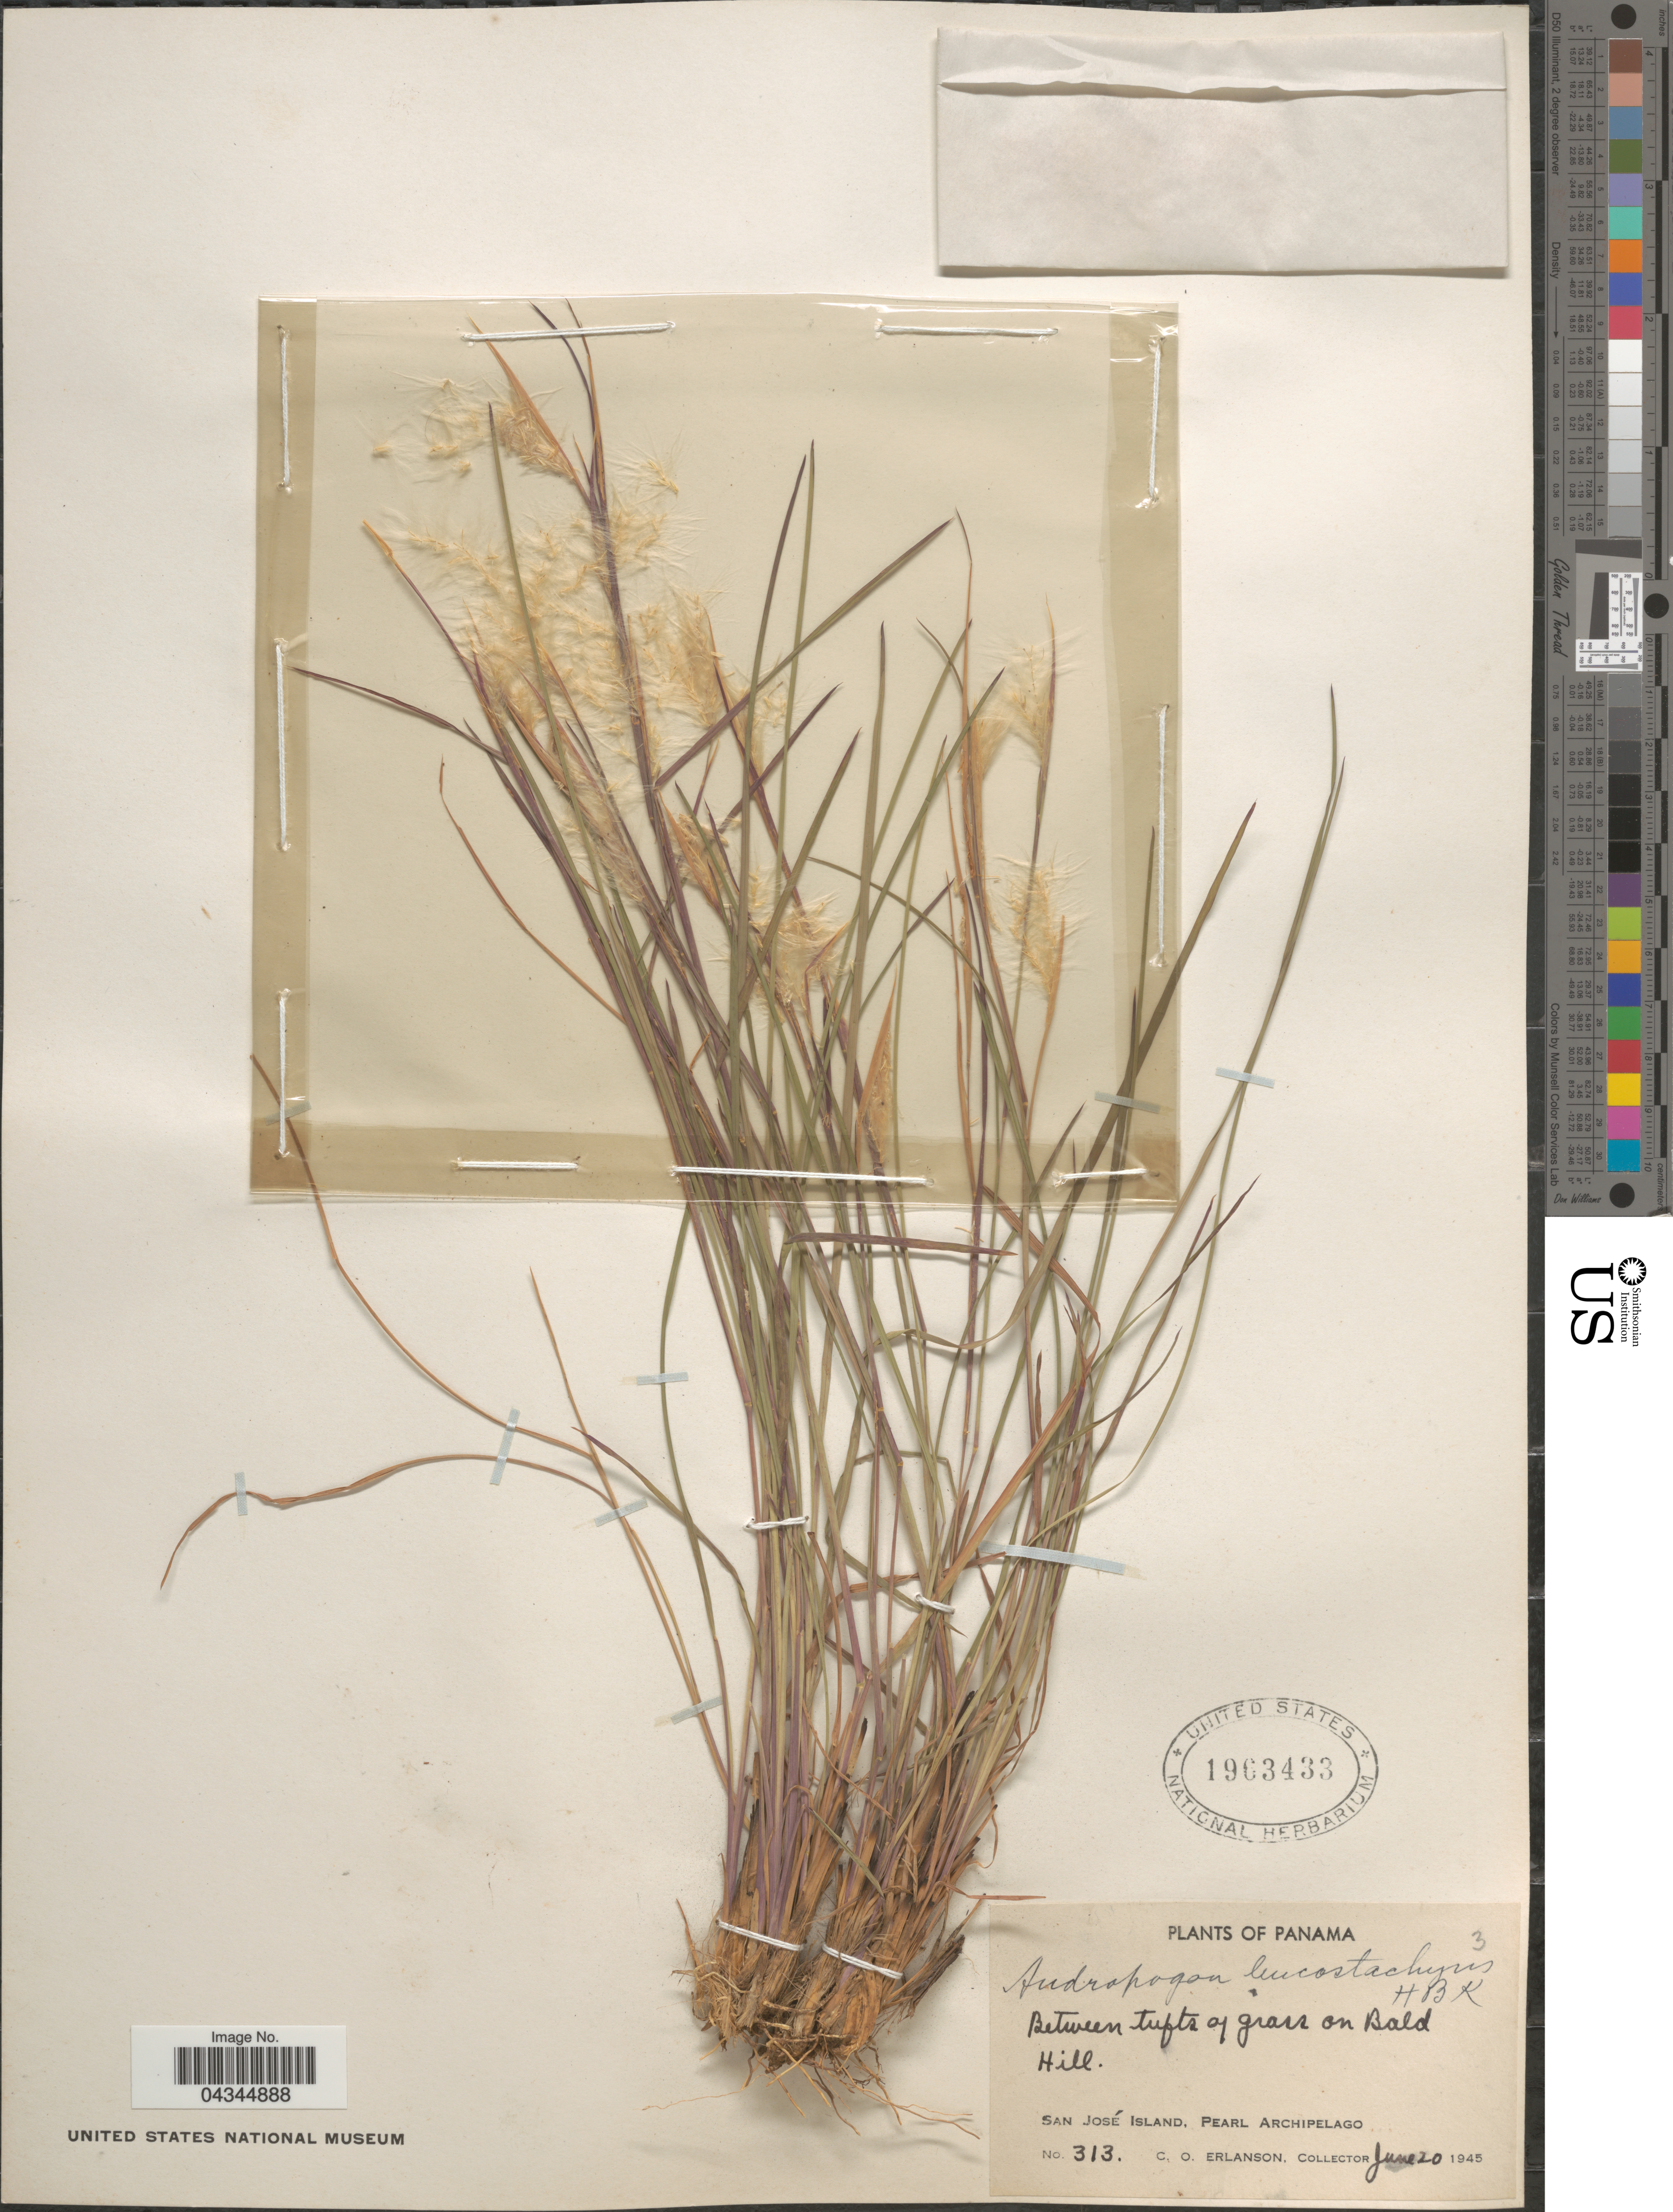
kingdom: Plantae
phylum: Tracheophyta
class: Liliopsida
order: Poales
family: Poaceae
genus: Andropogon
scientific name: Andropogon leucostachyus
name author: Kunth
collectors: C. O. Erlanson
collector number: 313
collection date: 1945-06-20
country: Panama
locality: Between tufts of grass on Bald Hill. San José Island, Pearl Archipelago.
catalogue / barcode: US 1963433